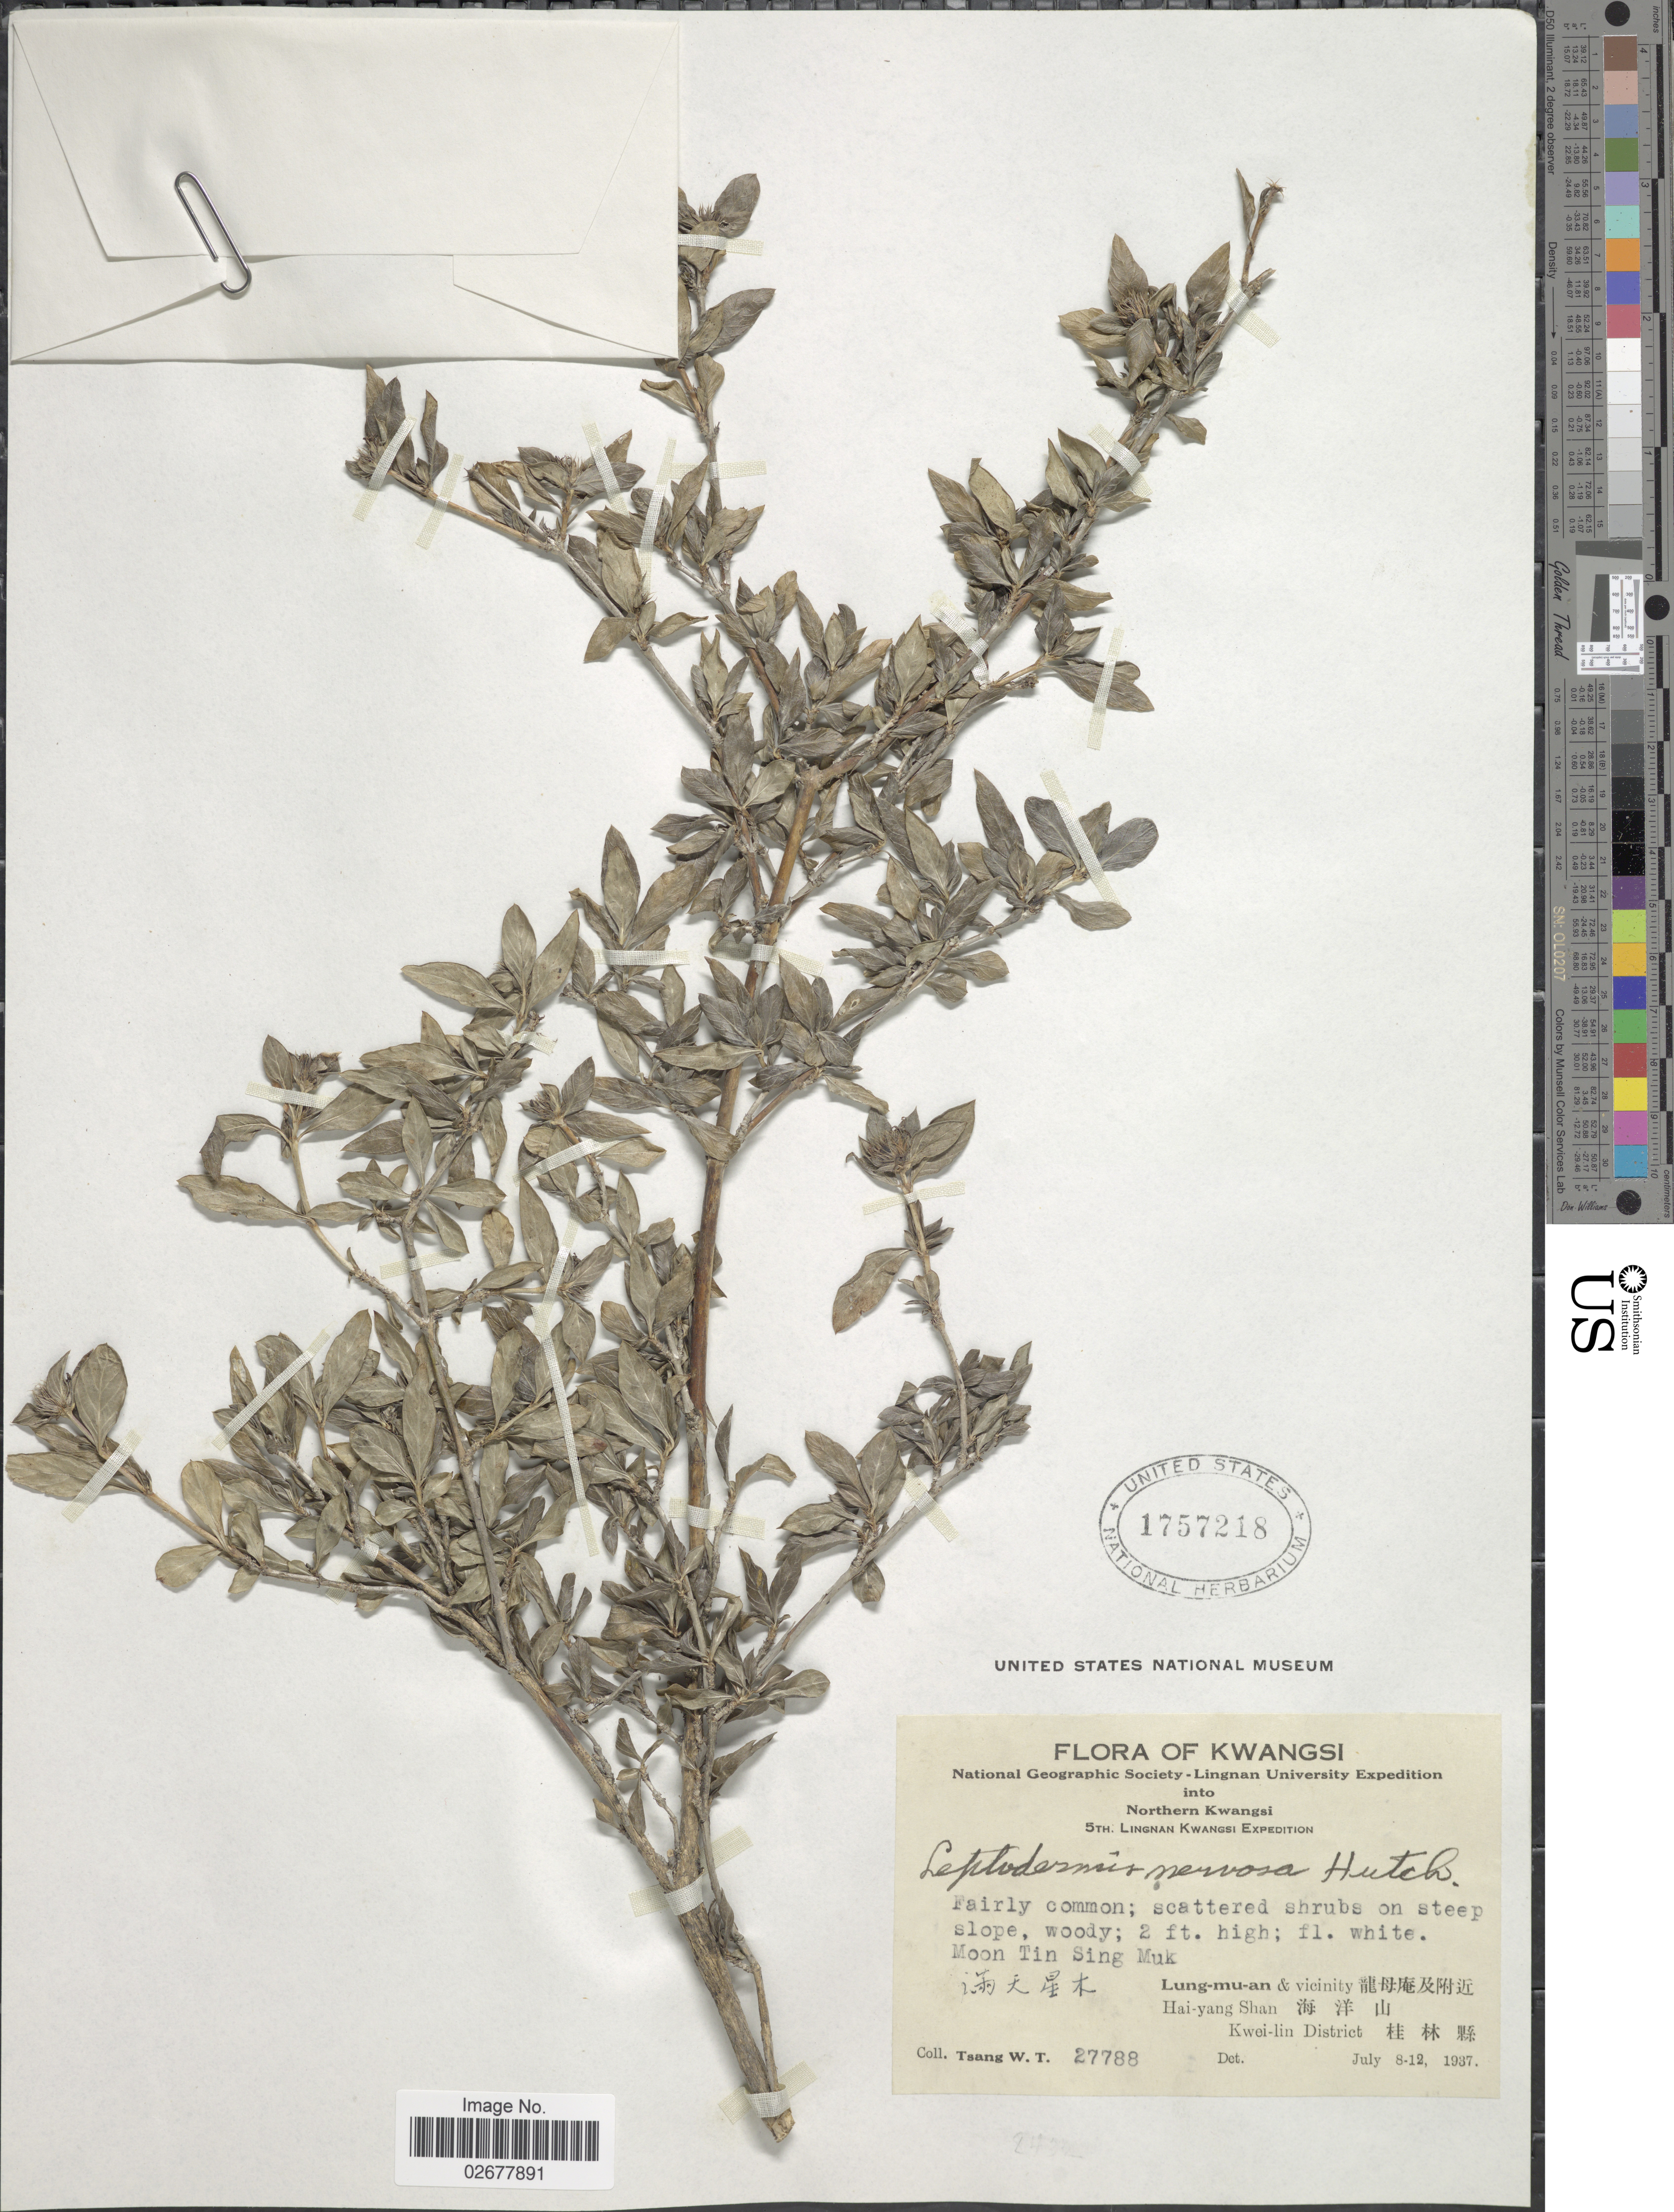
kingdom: Plantae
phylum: Tracheophyta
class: Magnoliopsida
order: Gentianales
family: Rubiaceae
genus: Serissa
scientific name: Serissa serrisoides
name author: (DC.) Druce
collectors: W. T. Tsang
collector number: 27788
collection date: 1937-07-08/1937-07-12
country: China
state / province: Guangxi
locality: Kwangsi, On steep slope, woody; Moon Tin Sing Muk, Lung-mu-an & vicinity, Hai-yang Shan, Kwei-lin District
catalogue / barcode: US 1757218